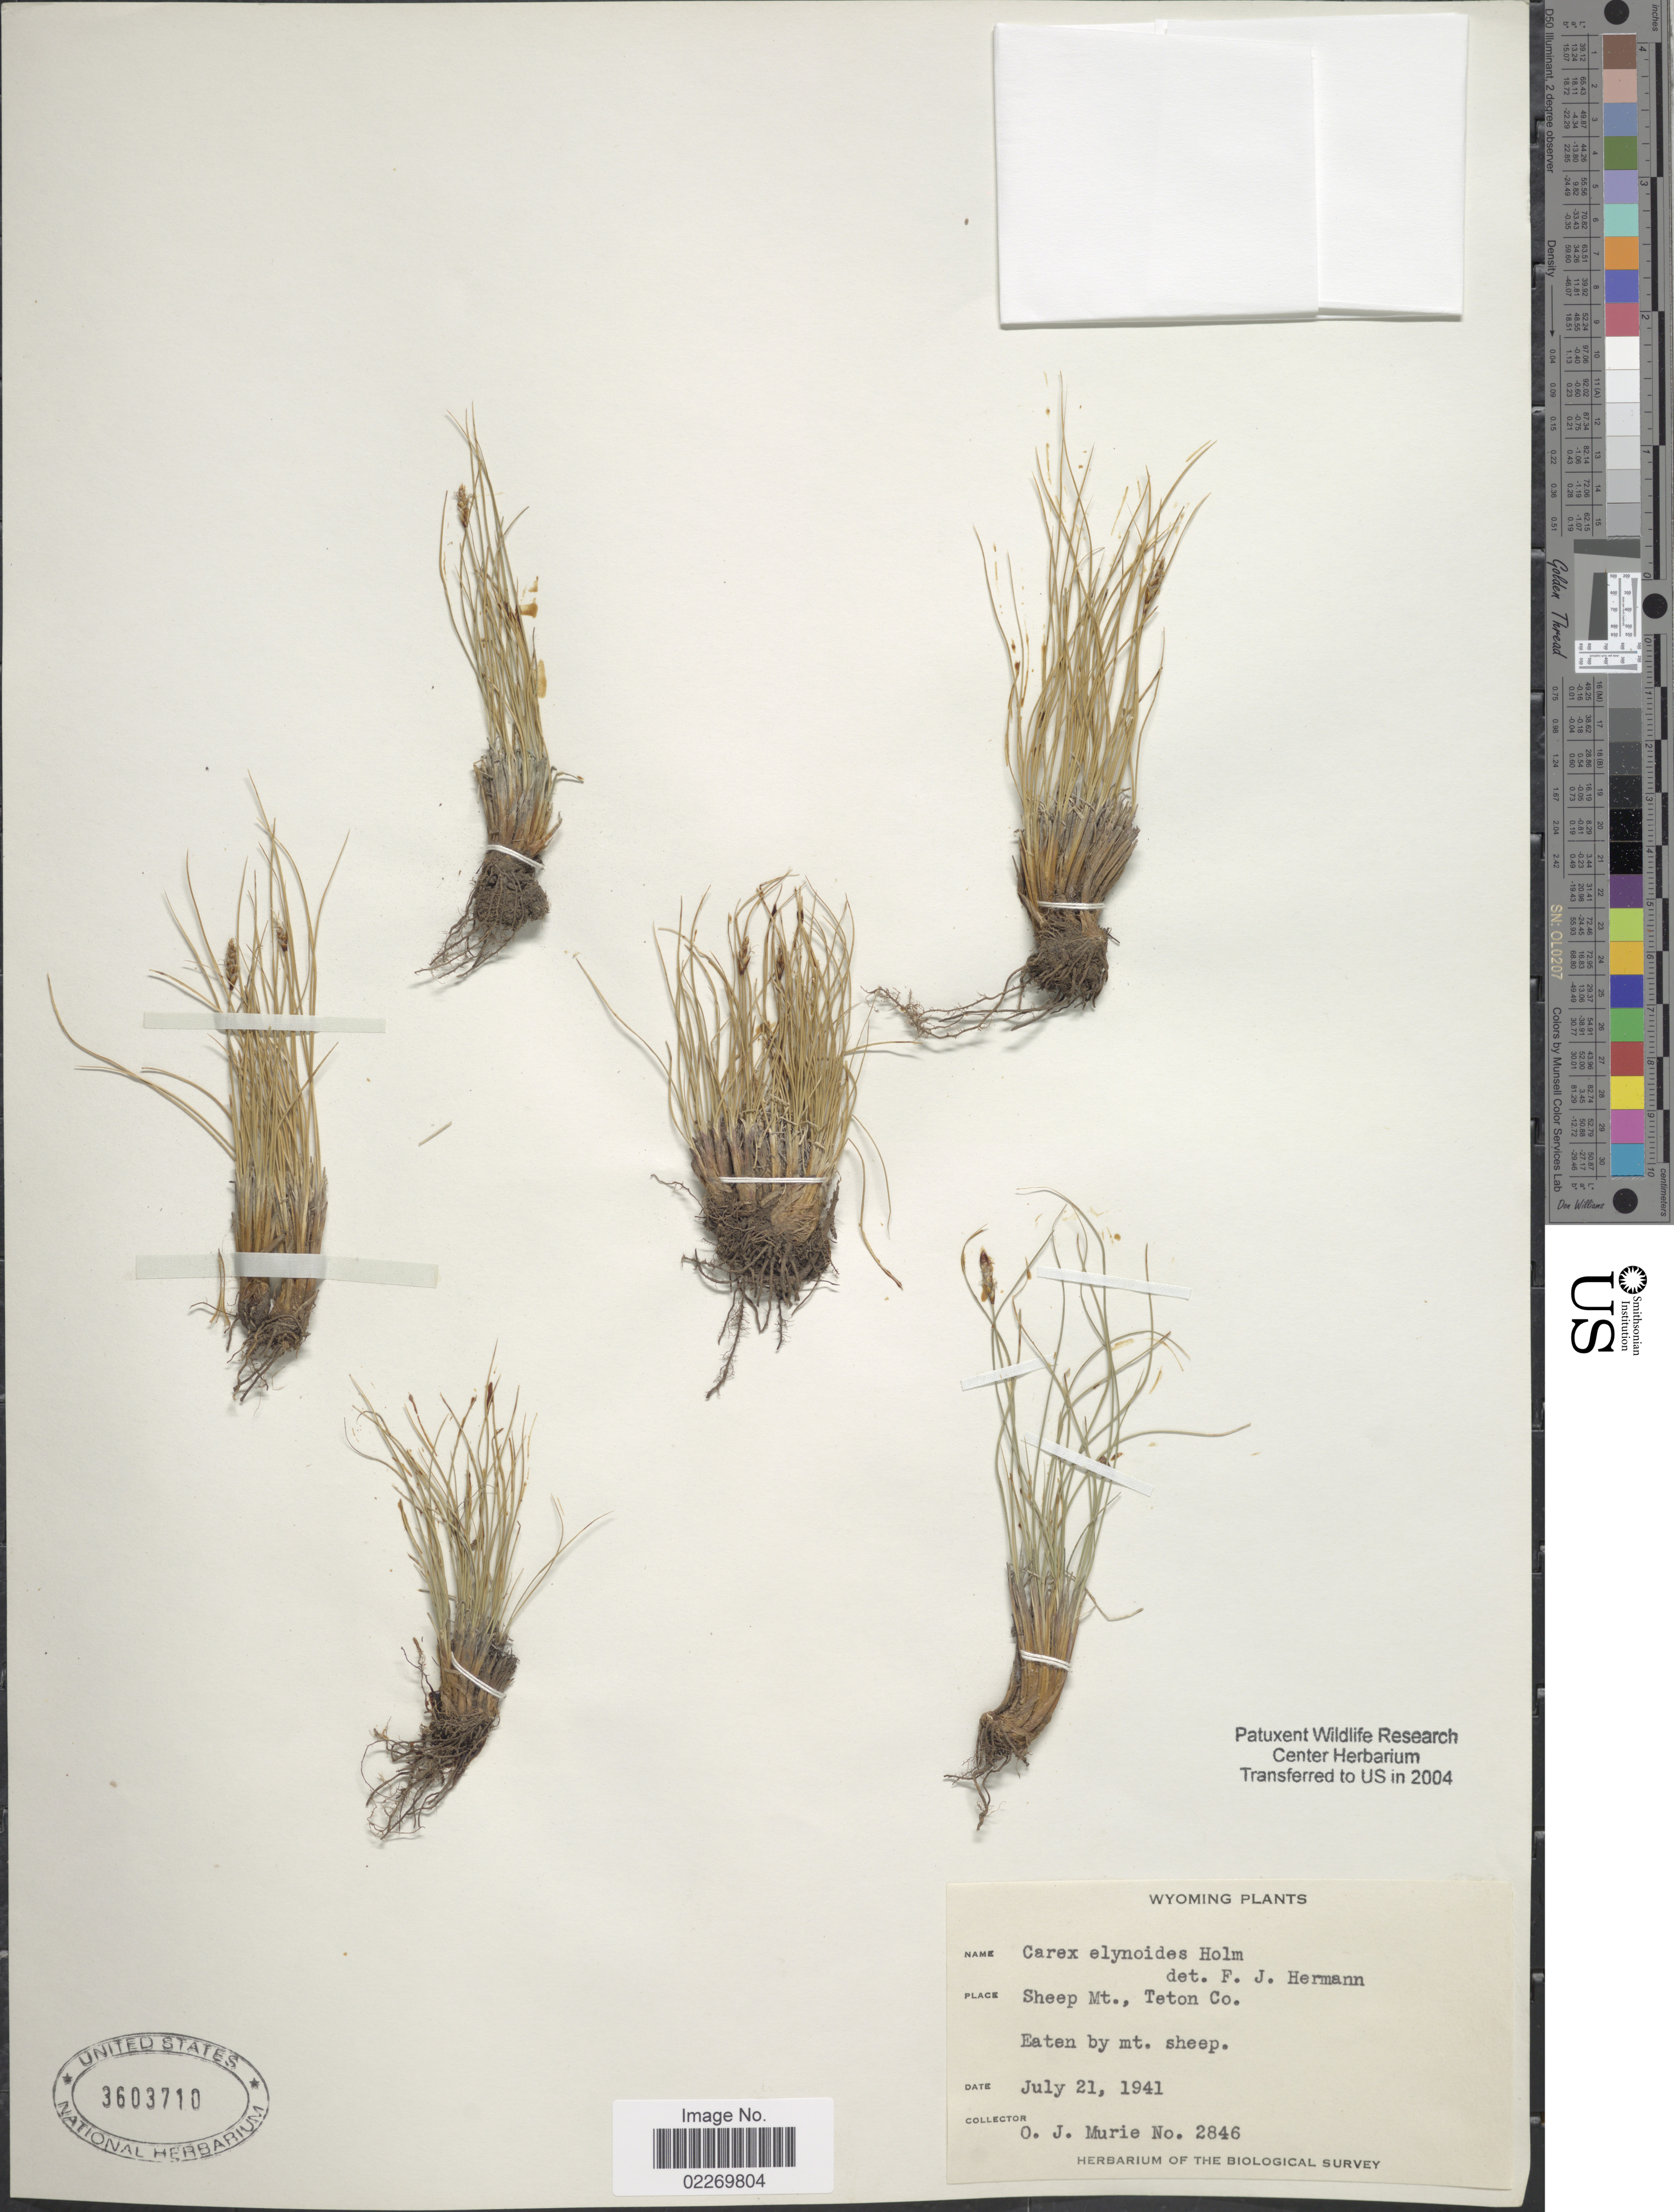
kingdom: Plantae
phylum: Tracheophyta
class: Liliopsida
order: Poales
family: Cyperaceae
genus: Carex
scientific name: Carex elynoides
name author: Holm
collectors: O. Murie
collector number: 2846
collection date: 1941-07-21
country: United States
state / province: Wyoming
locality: Sheep Mt., Teton Co.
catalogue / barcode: US 3603710